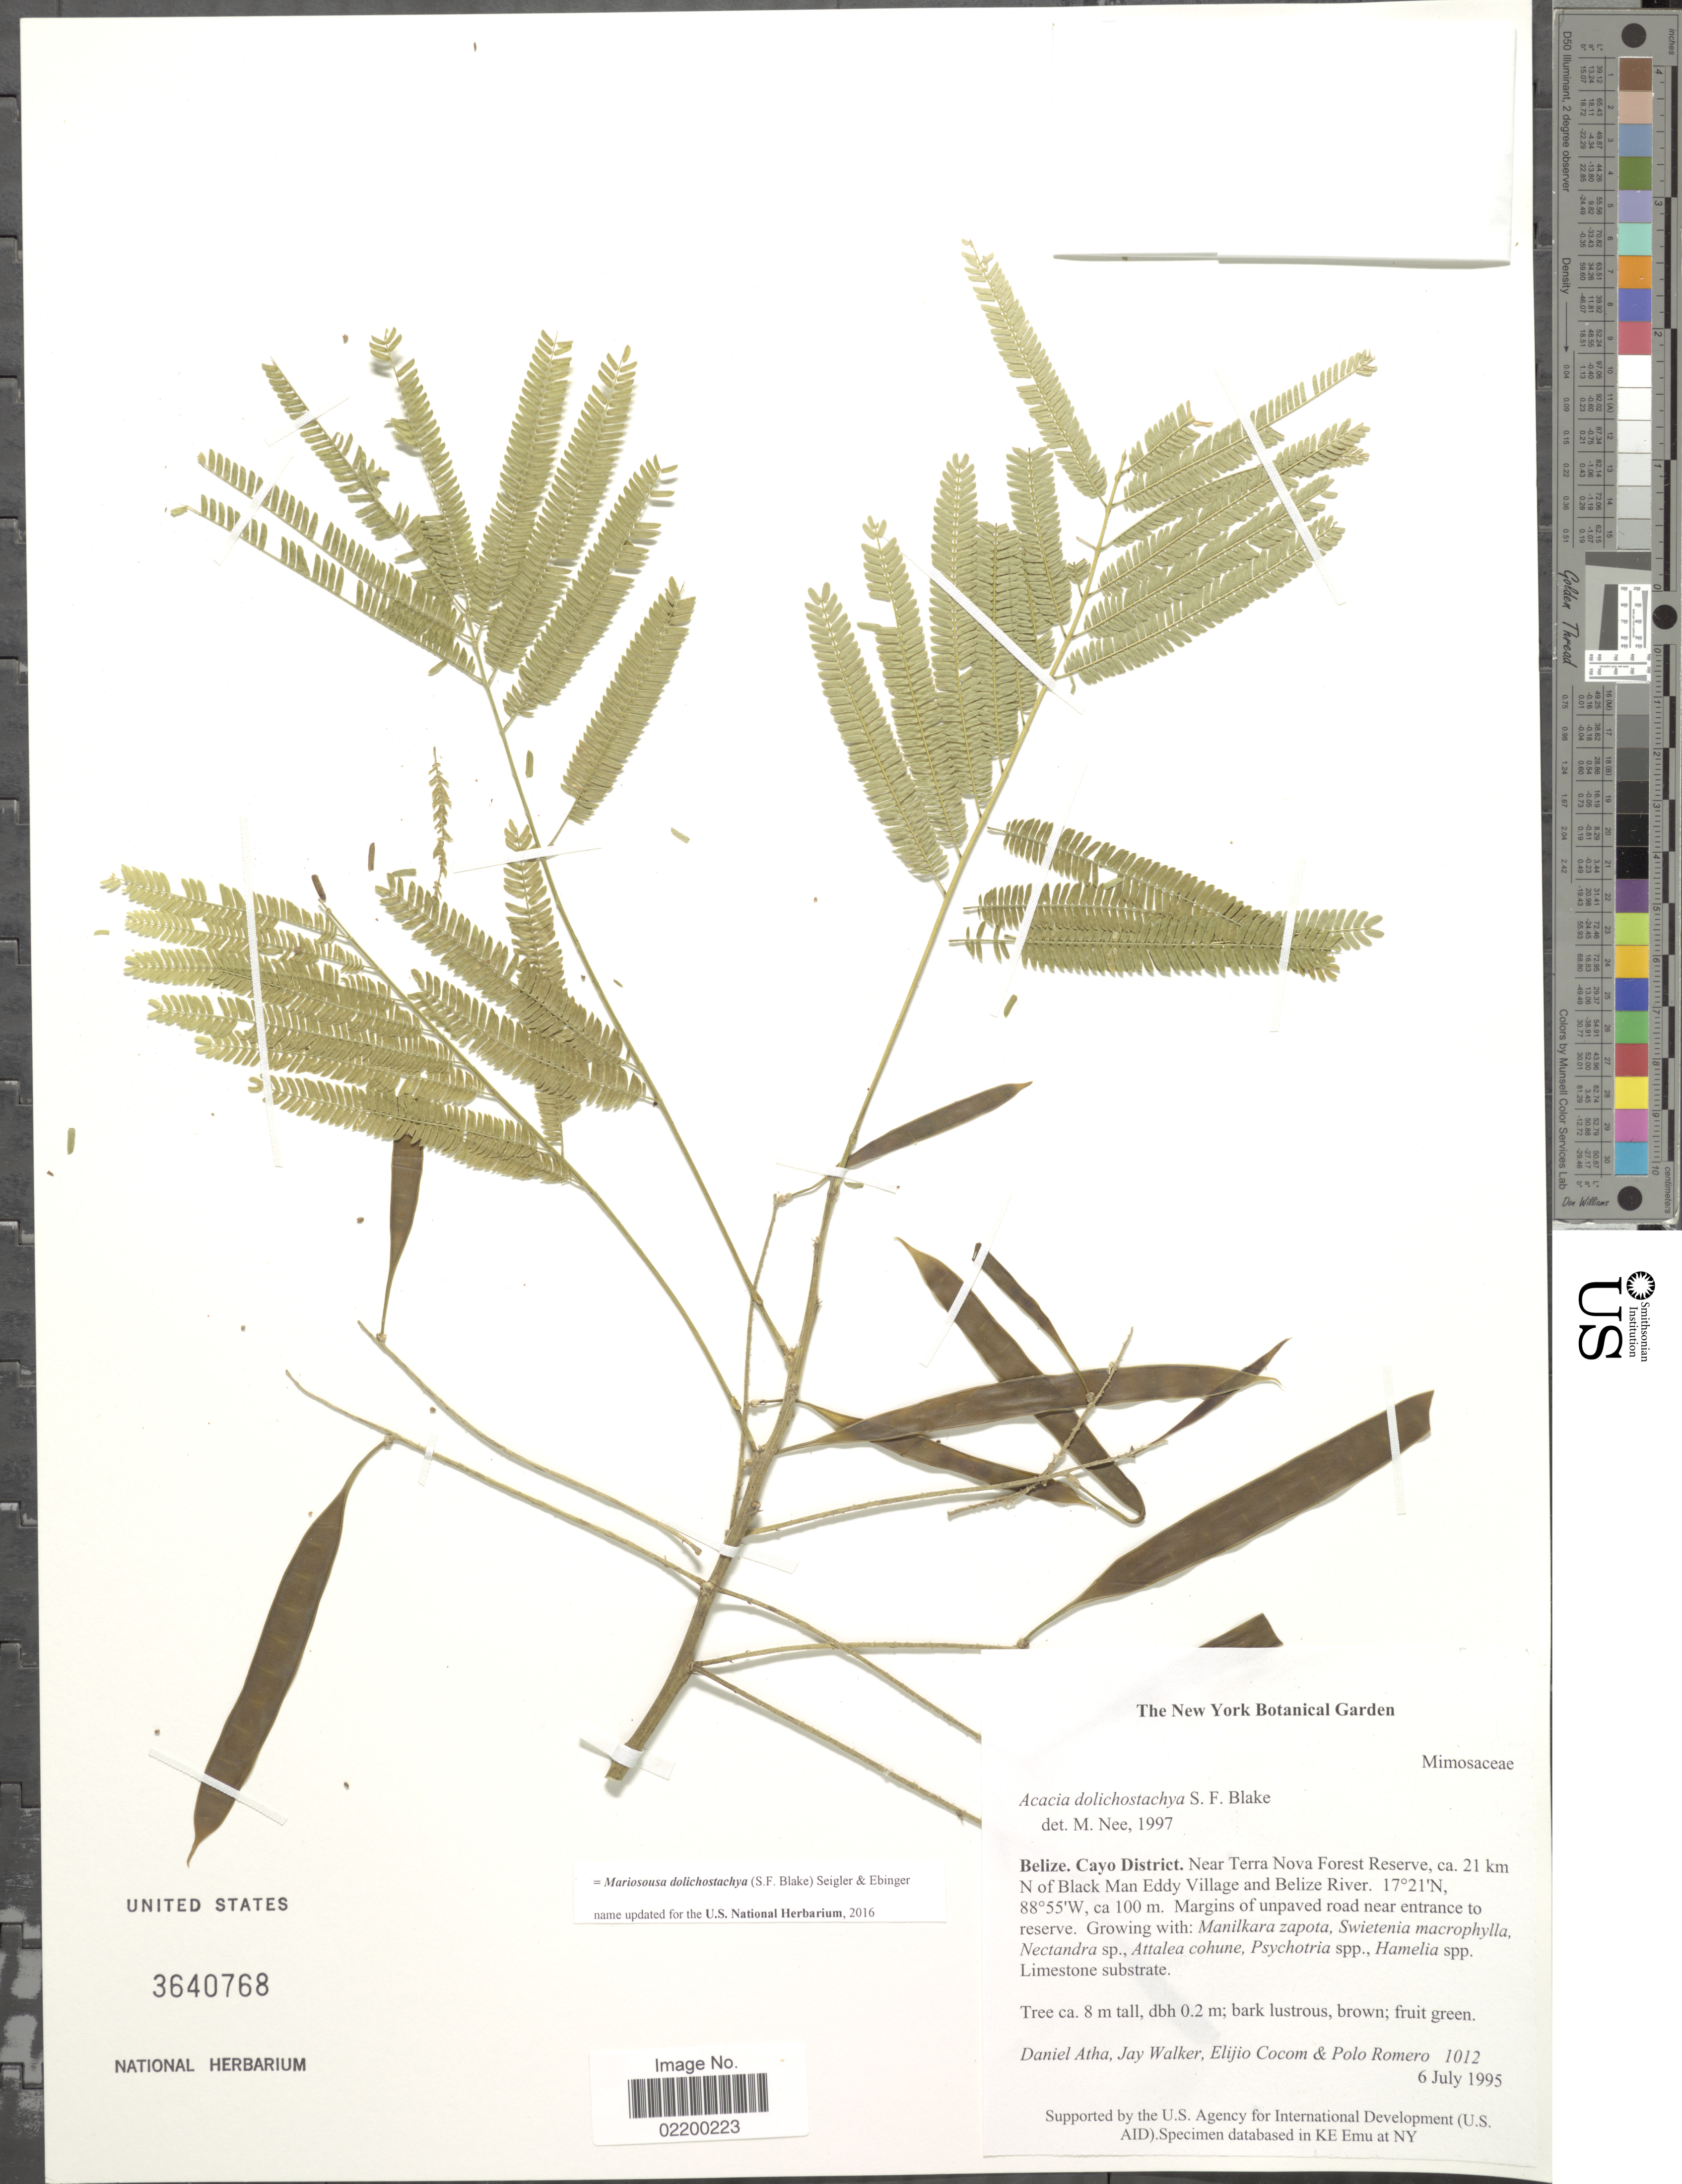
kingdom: Plantae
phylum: Tracheophyta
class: Magnoliopsida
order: Fabales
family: Fabaceae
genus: Mariosousa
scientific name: Mariosousa dolichostachya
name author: (S.F. Blake) Seigler & Ebinger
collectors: D. Atha, J. Walker, E. Cocom & P. Romero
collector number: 1012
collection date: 1995-07-06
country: Belize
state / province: Cayo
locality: Cayo District. Near Terra Nova Forest Reserve, ca. 21 km N of Black Man Eddy Village and Belize River. Margins of unpaved road near entrance to reserve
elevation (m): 100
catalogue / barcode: US 3640768